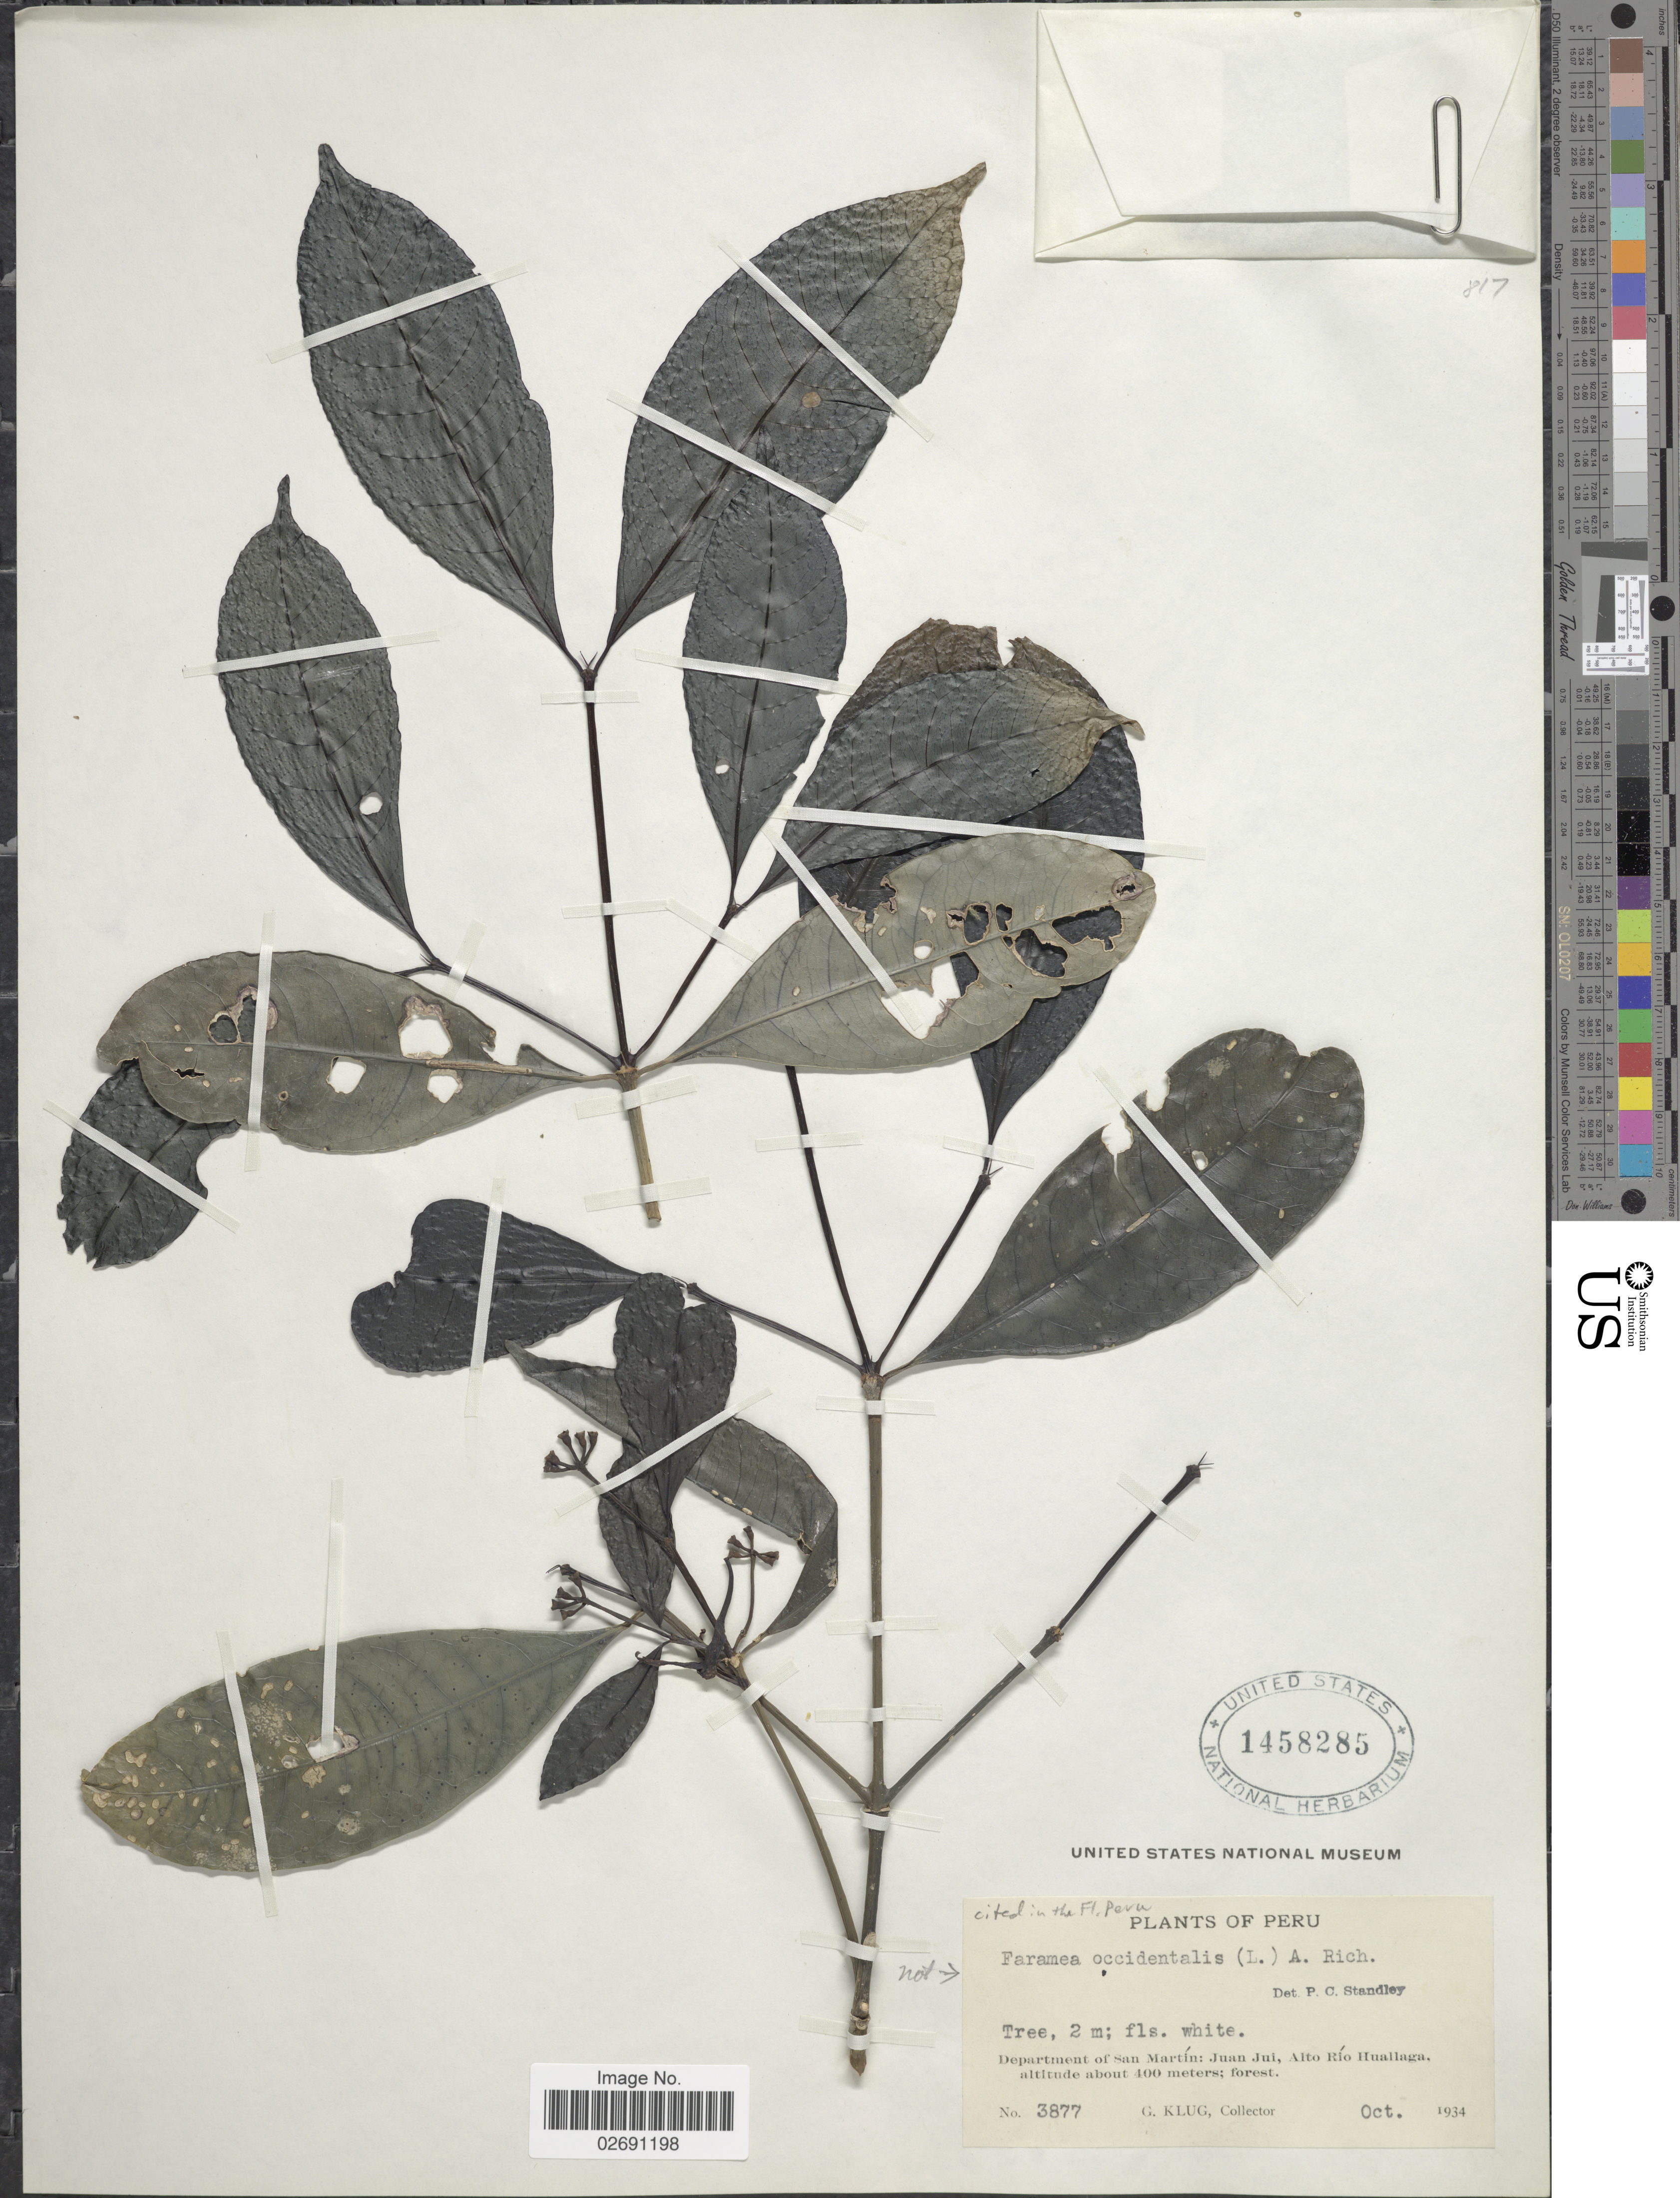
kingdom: Plantae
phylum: Tracheophyta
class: Magnoliopsida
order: Gentianales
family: Rubiaceae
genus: Faramea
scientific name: Faramea sp.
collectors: G. Klug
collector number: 3877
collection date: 1934-10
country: Peru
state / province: San Martín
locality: Juan Jui, Alto Rio Huallaga, forest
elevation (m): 400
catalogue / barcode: US 1458285